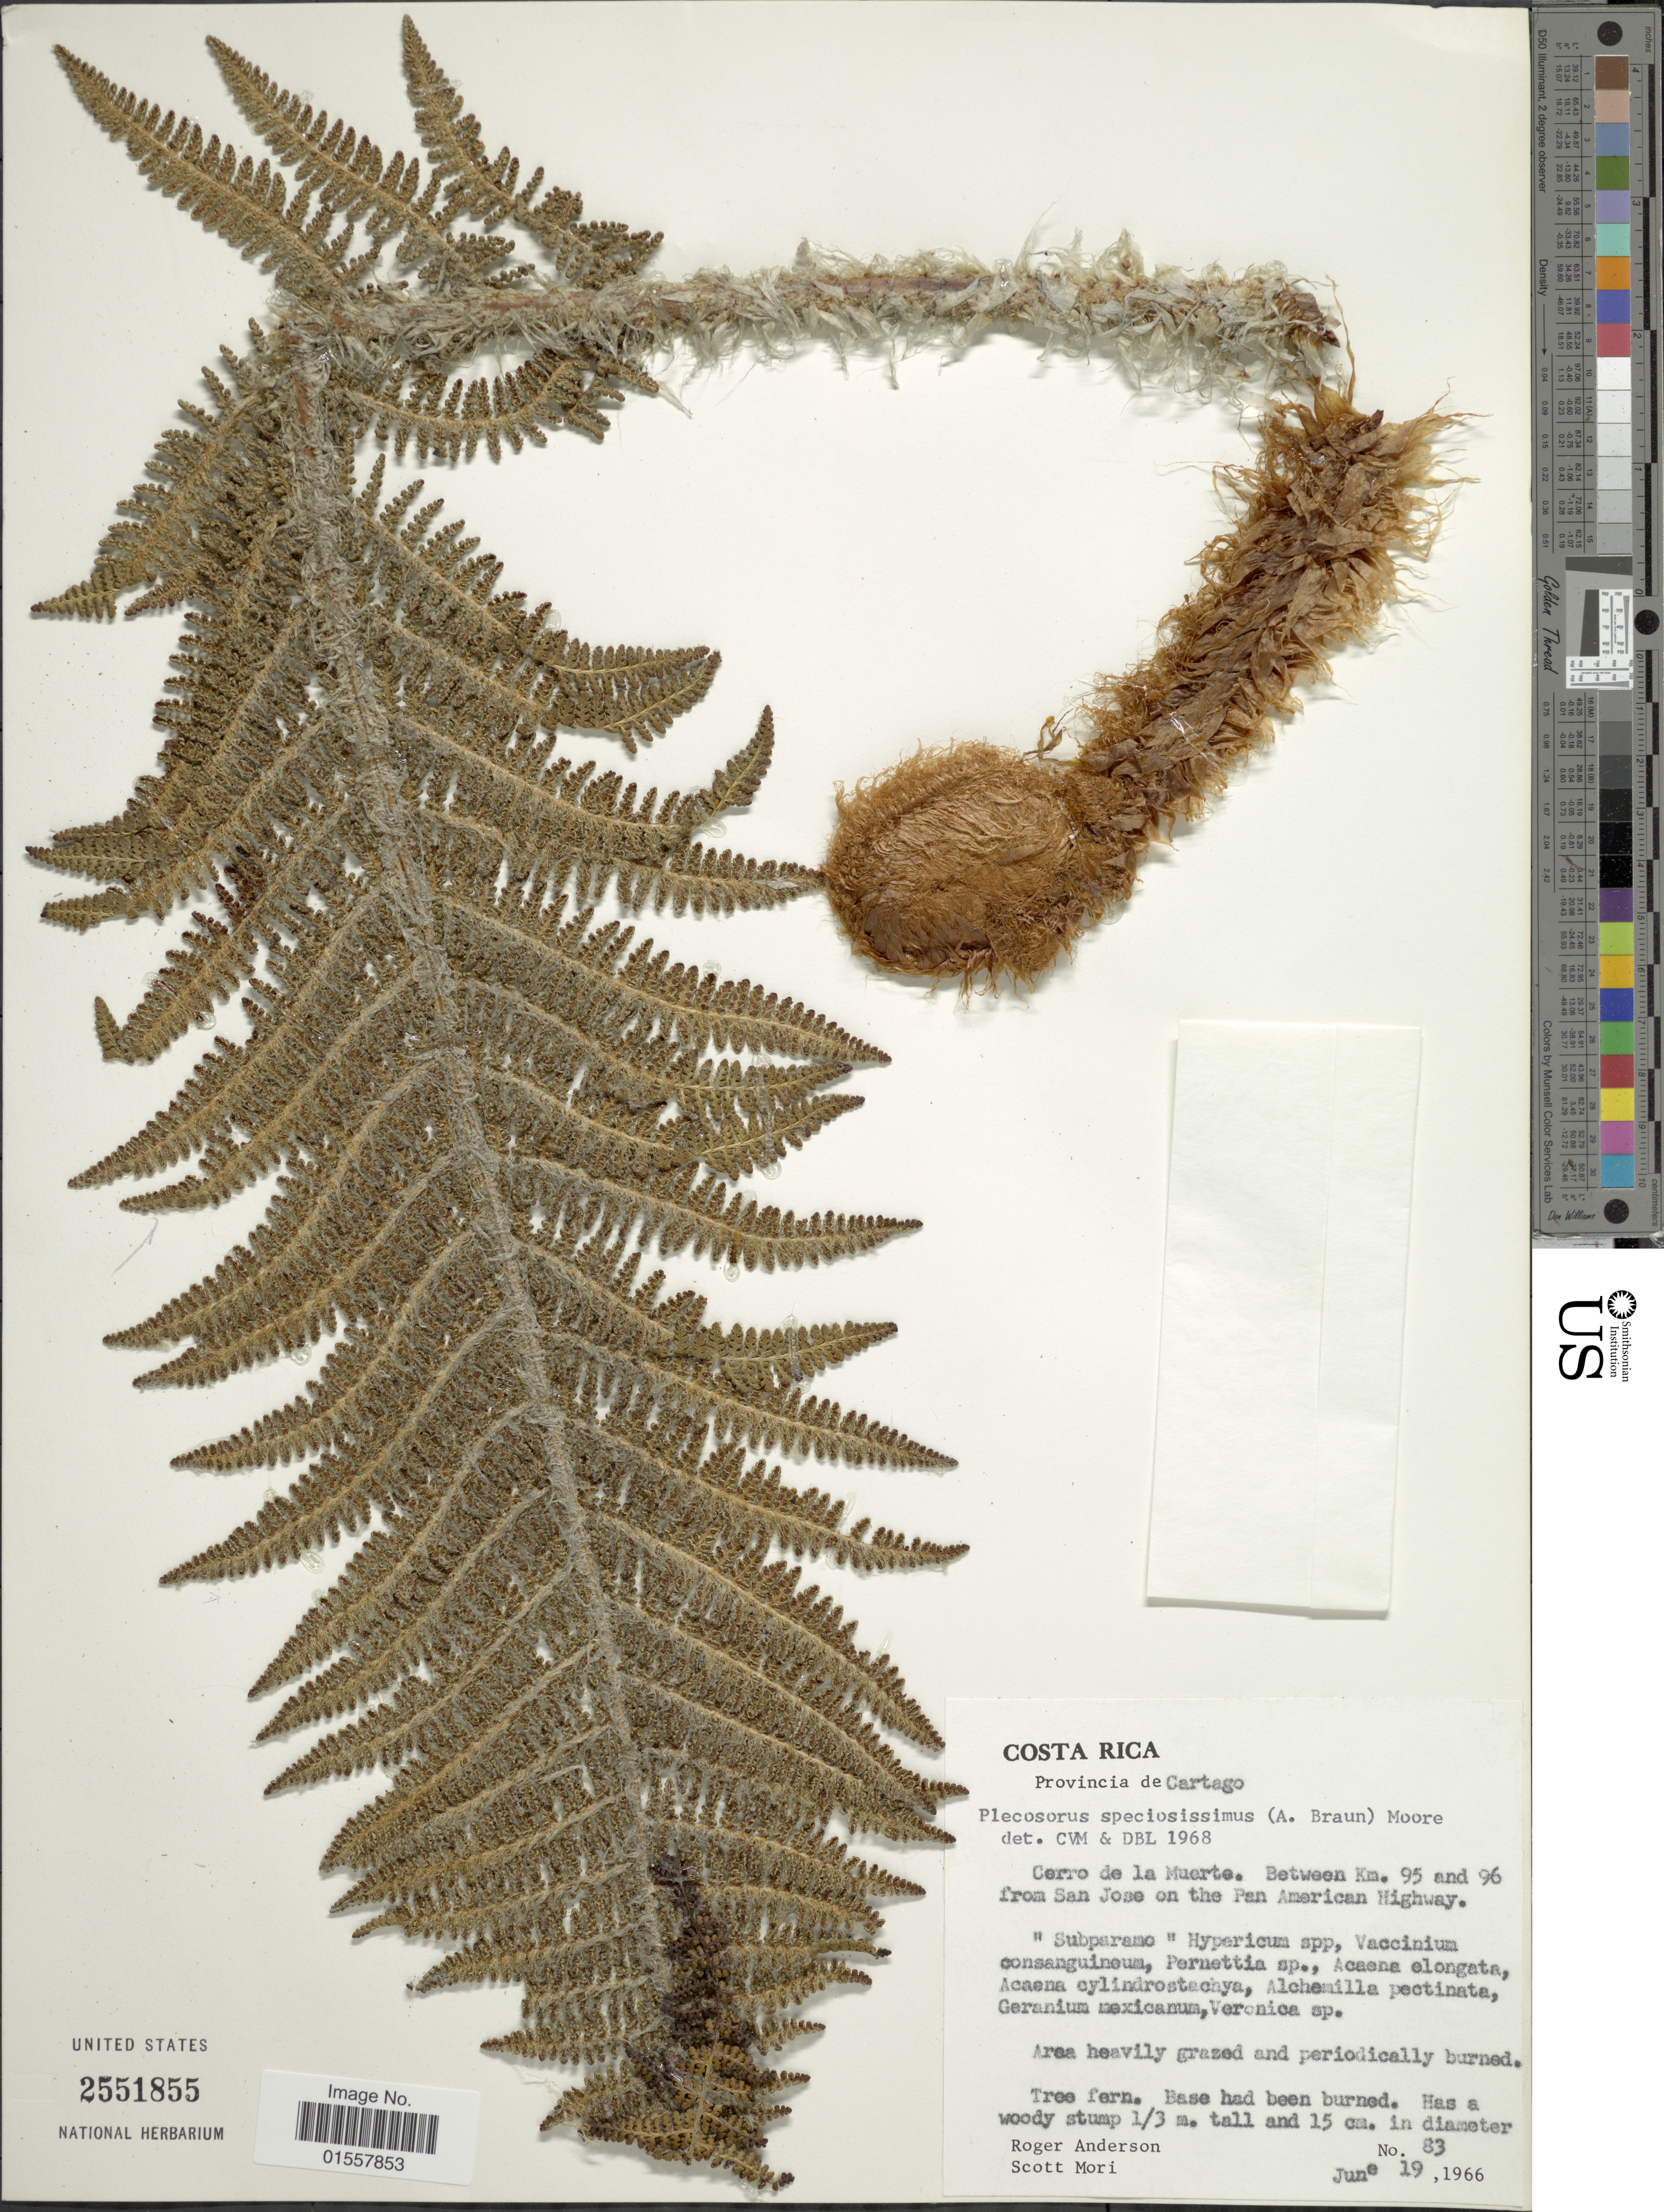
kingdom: Plantae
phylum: Tracheophyta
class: Polypodiopsida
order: Polypodiales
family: Dryopteridaceae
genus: Polystichum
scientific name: Polystichum speciosissimum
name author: (A. Braun ex Kunze) Copel.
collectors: R. A. Anderson & S. Mori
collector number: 83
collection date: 1966-06-19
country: Costa Rica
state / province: Cartago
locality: Provincia de Cartago, Cerro de la Muerte, between km. 95 and 96 from San Jose on the Pan American Highway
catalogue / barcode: US 2551855